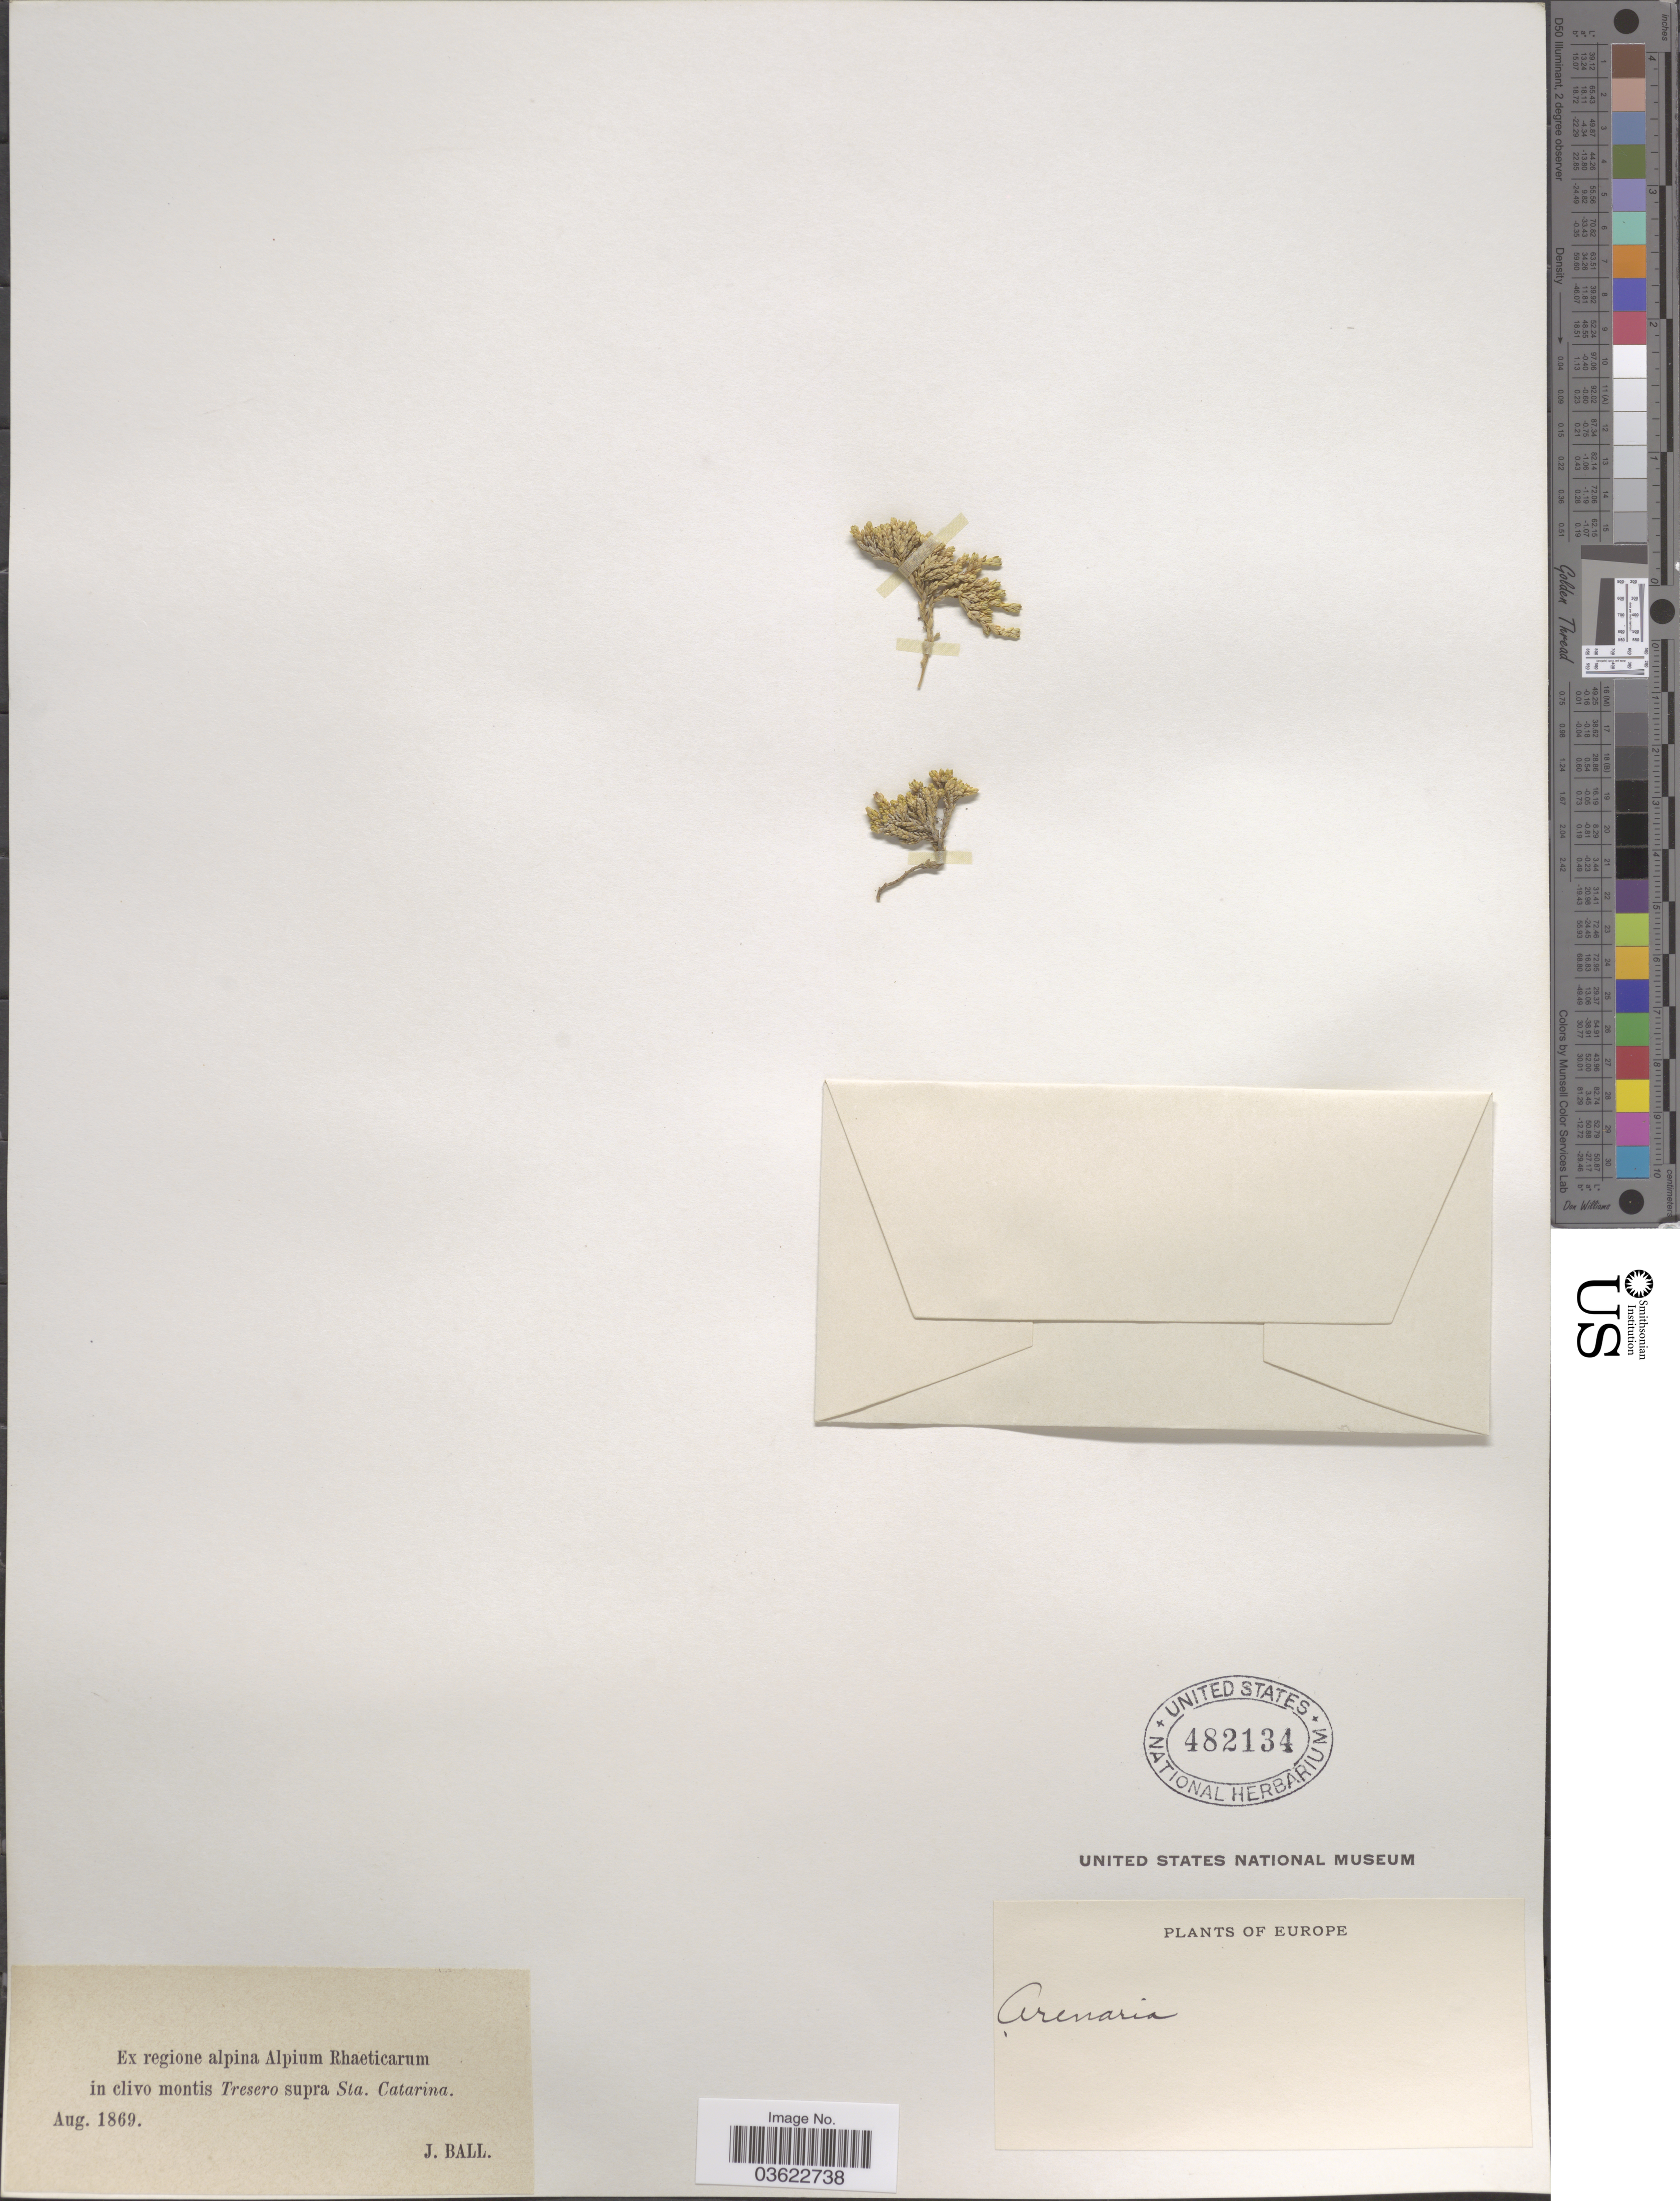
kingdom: Plantae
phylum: Tracheophyta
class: Magnoliopsida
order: Caryophyllales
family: Caryophyllaceae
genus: Arenaria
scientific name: Arenaria sp.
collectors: J. Ball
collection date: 1869-08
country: Italy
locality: Ex regione alpina Alpium Rhaeticarum in clivo montis Tresero supro Sta. Catarina. Europe.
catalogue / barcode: US 482134